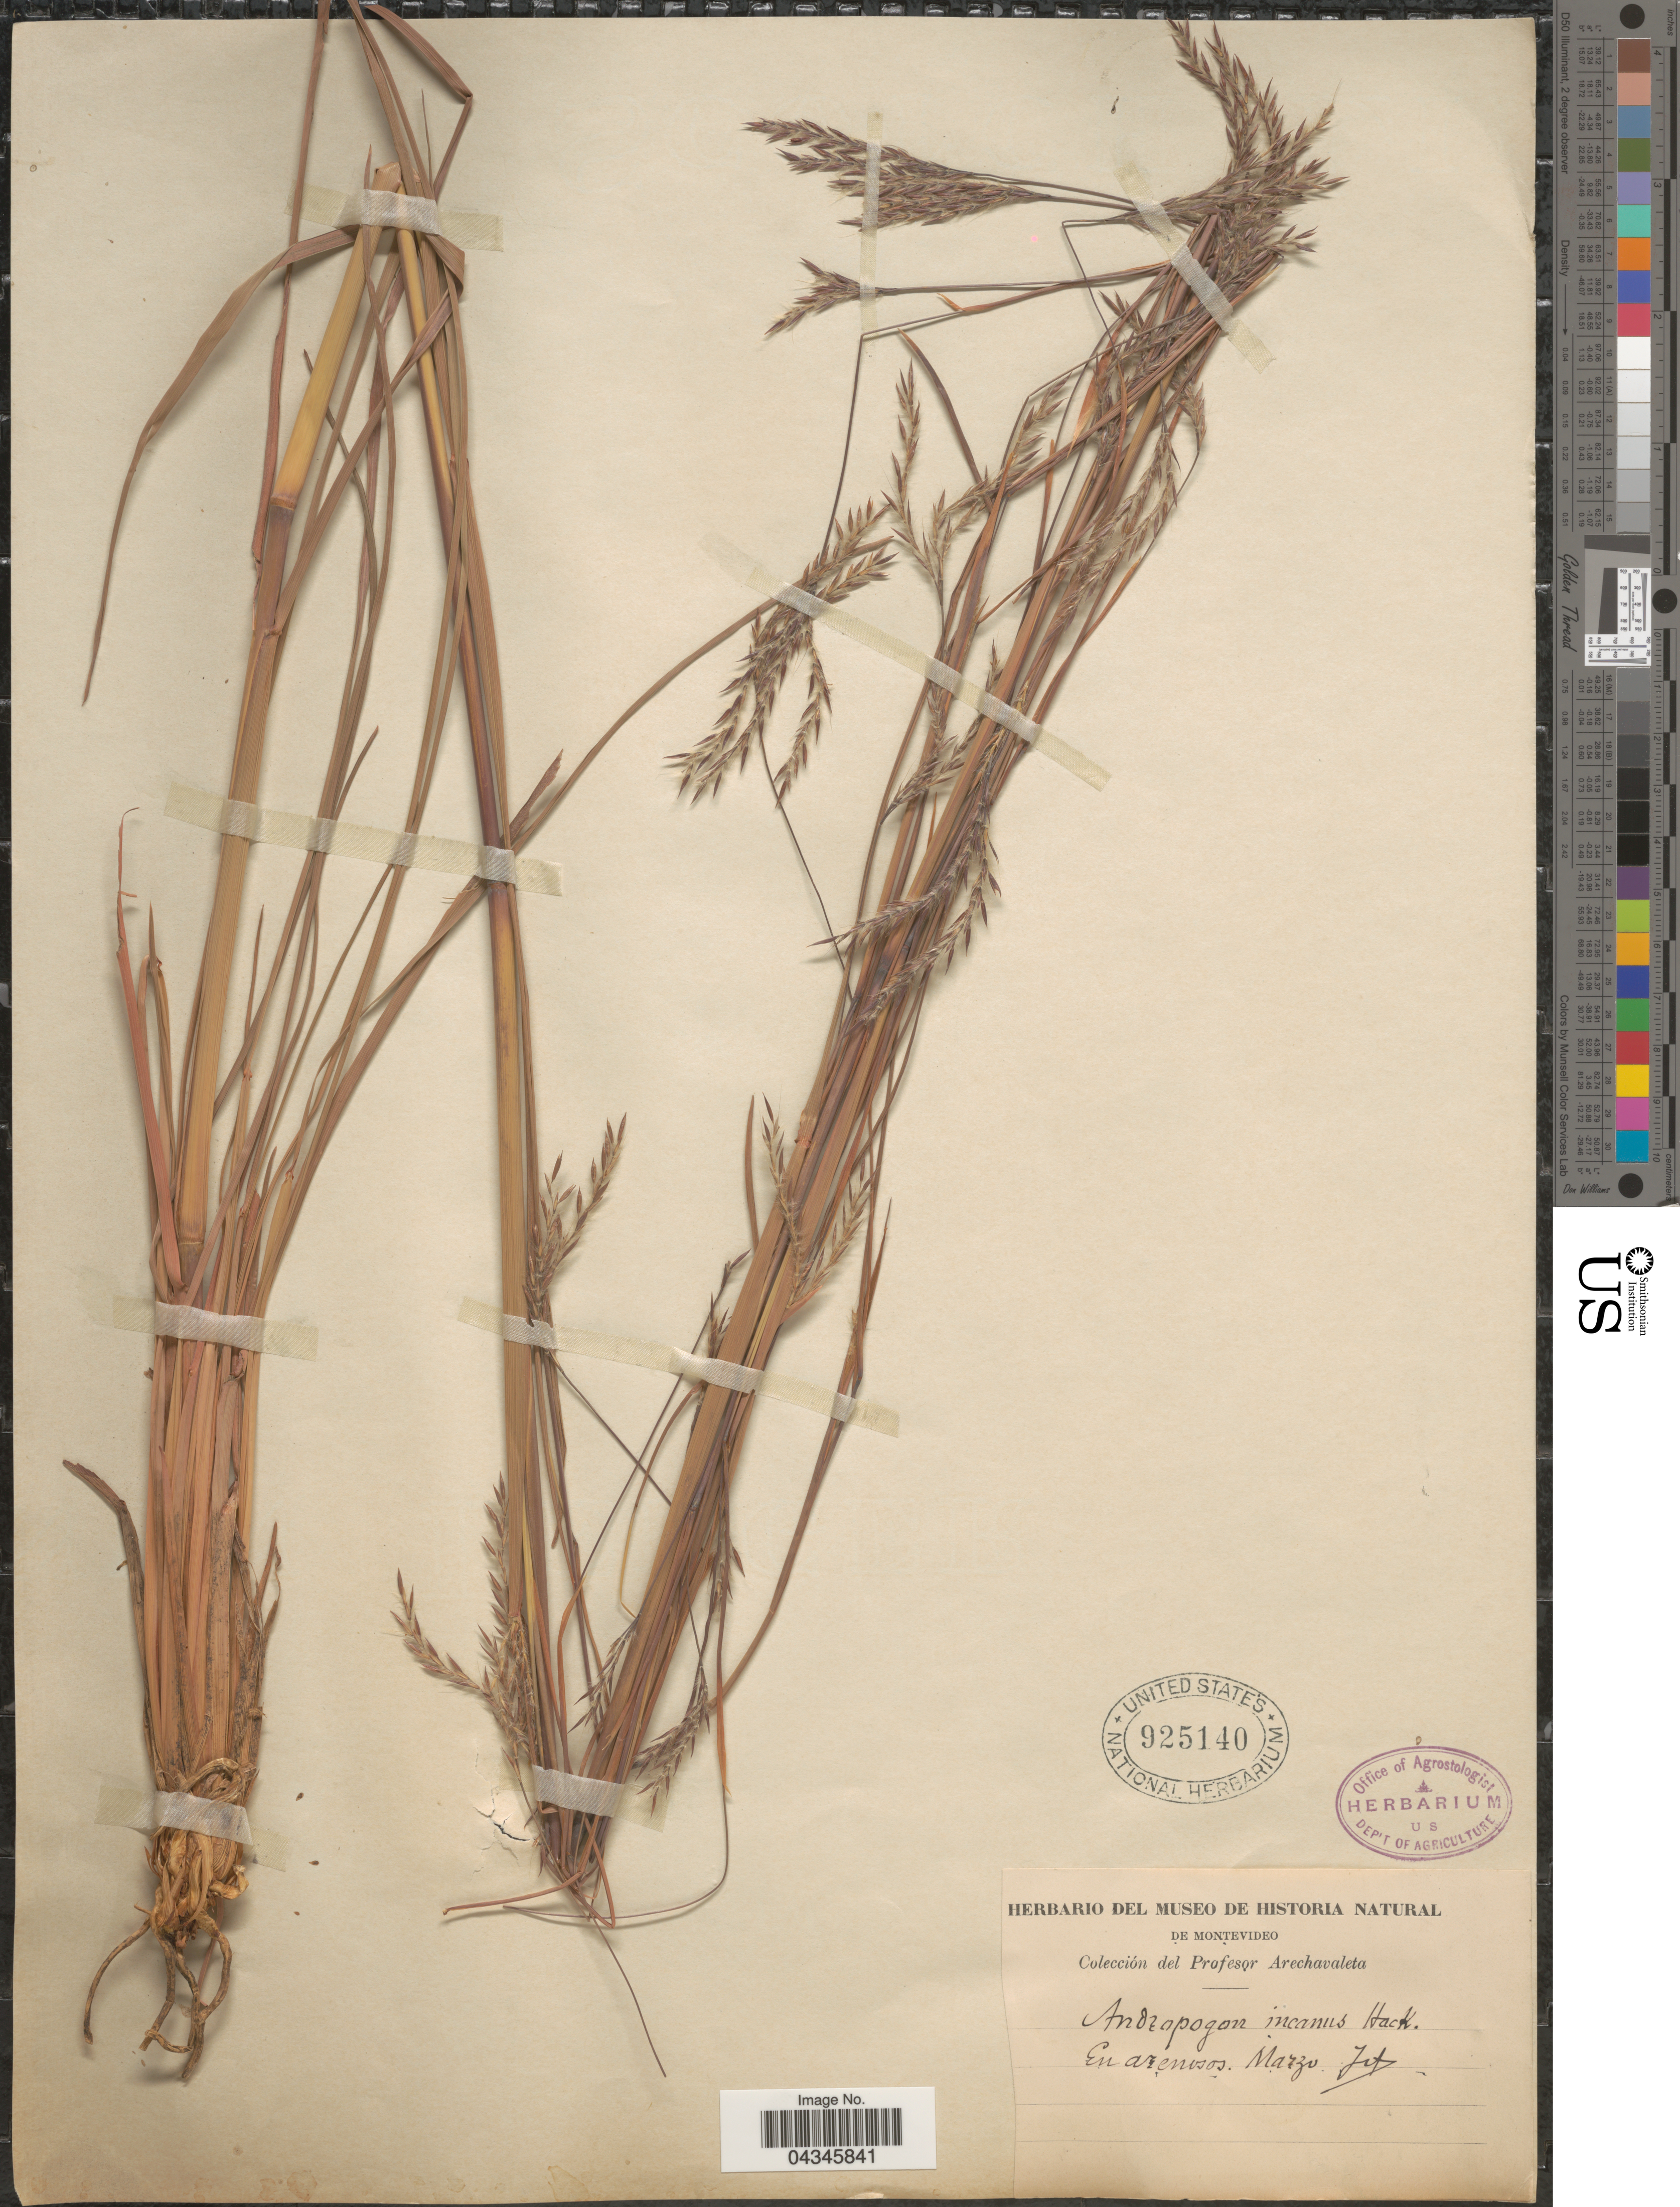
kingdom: Plantae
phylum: Tracheophyta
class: Liliopsida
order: Poales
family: Poaceae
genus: Andropogon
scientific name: Andropogon lateralis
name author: Nees in Mart.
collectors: Arechavaleta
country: Uruguay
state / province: Montevideo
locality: En arenosos.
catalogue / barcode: US 925140